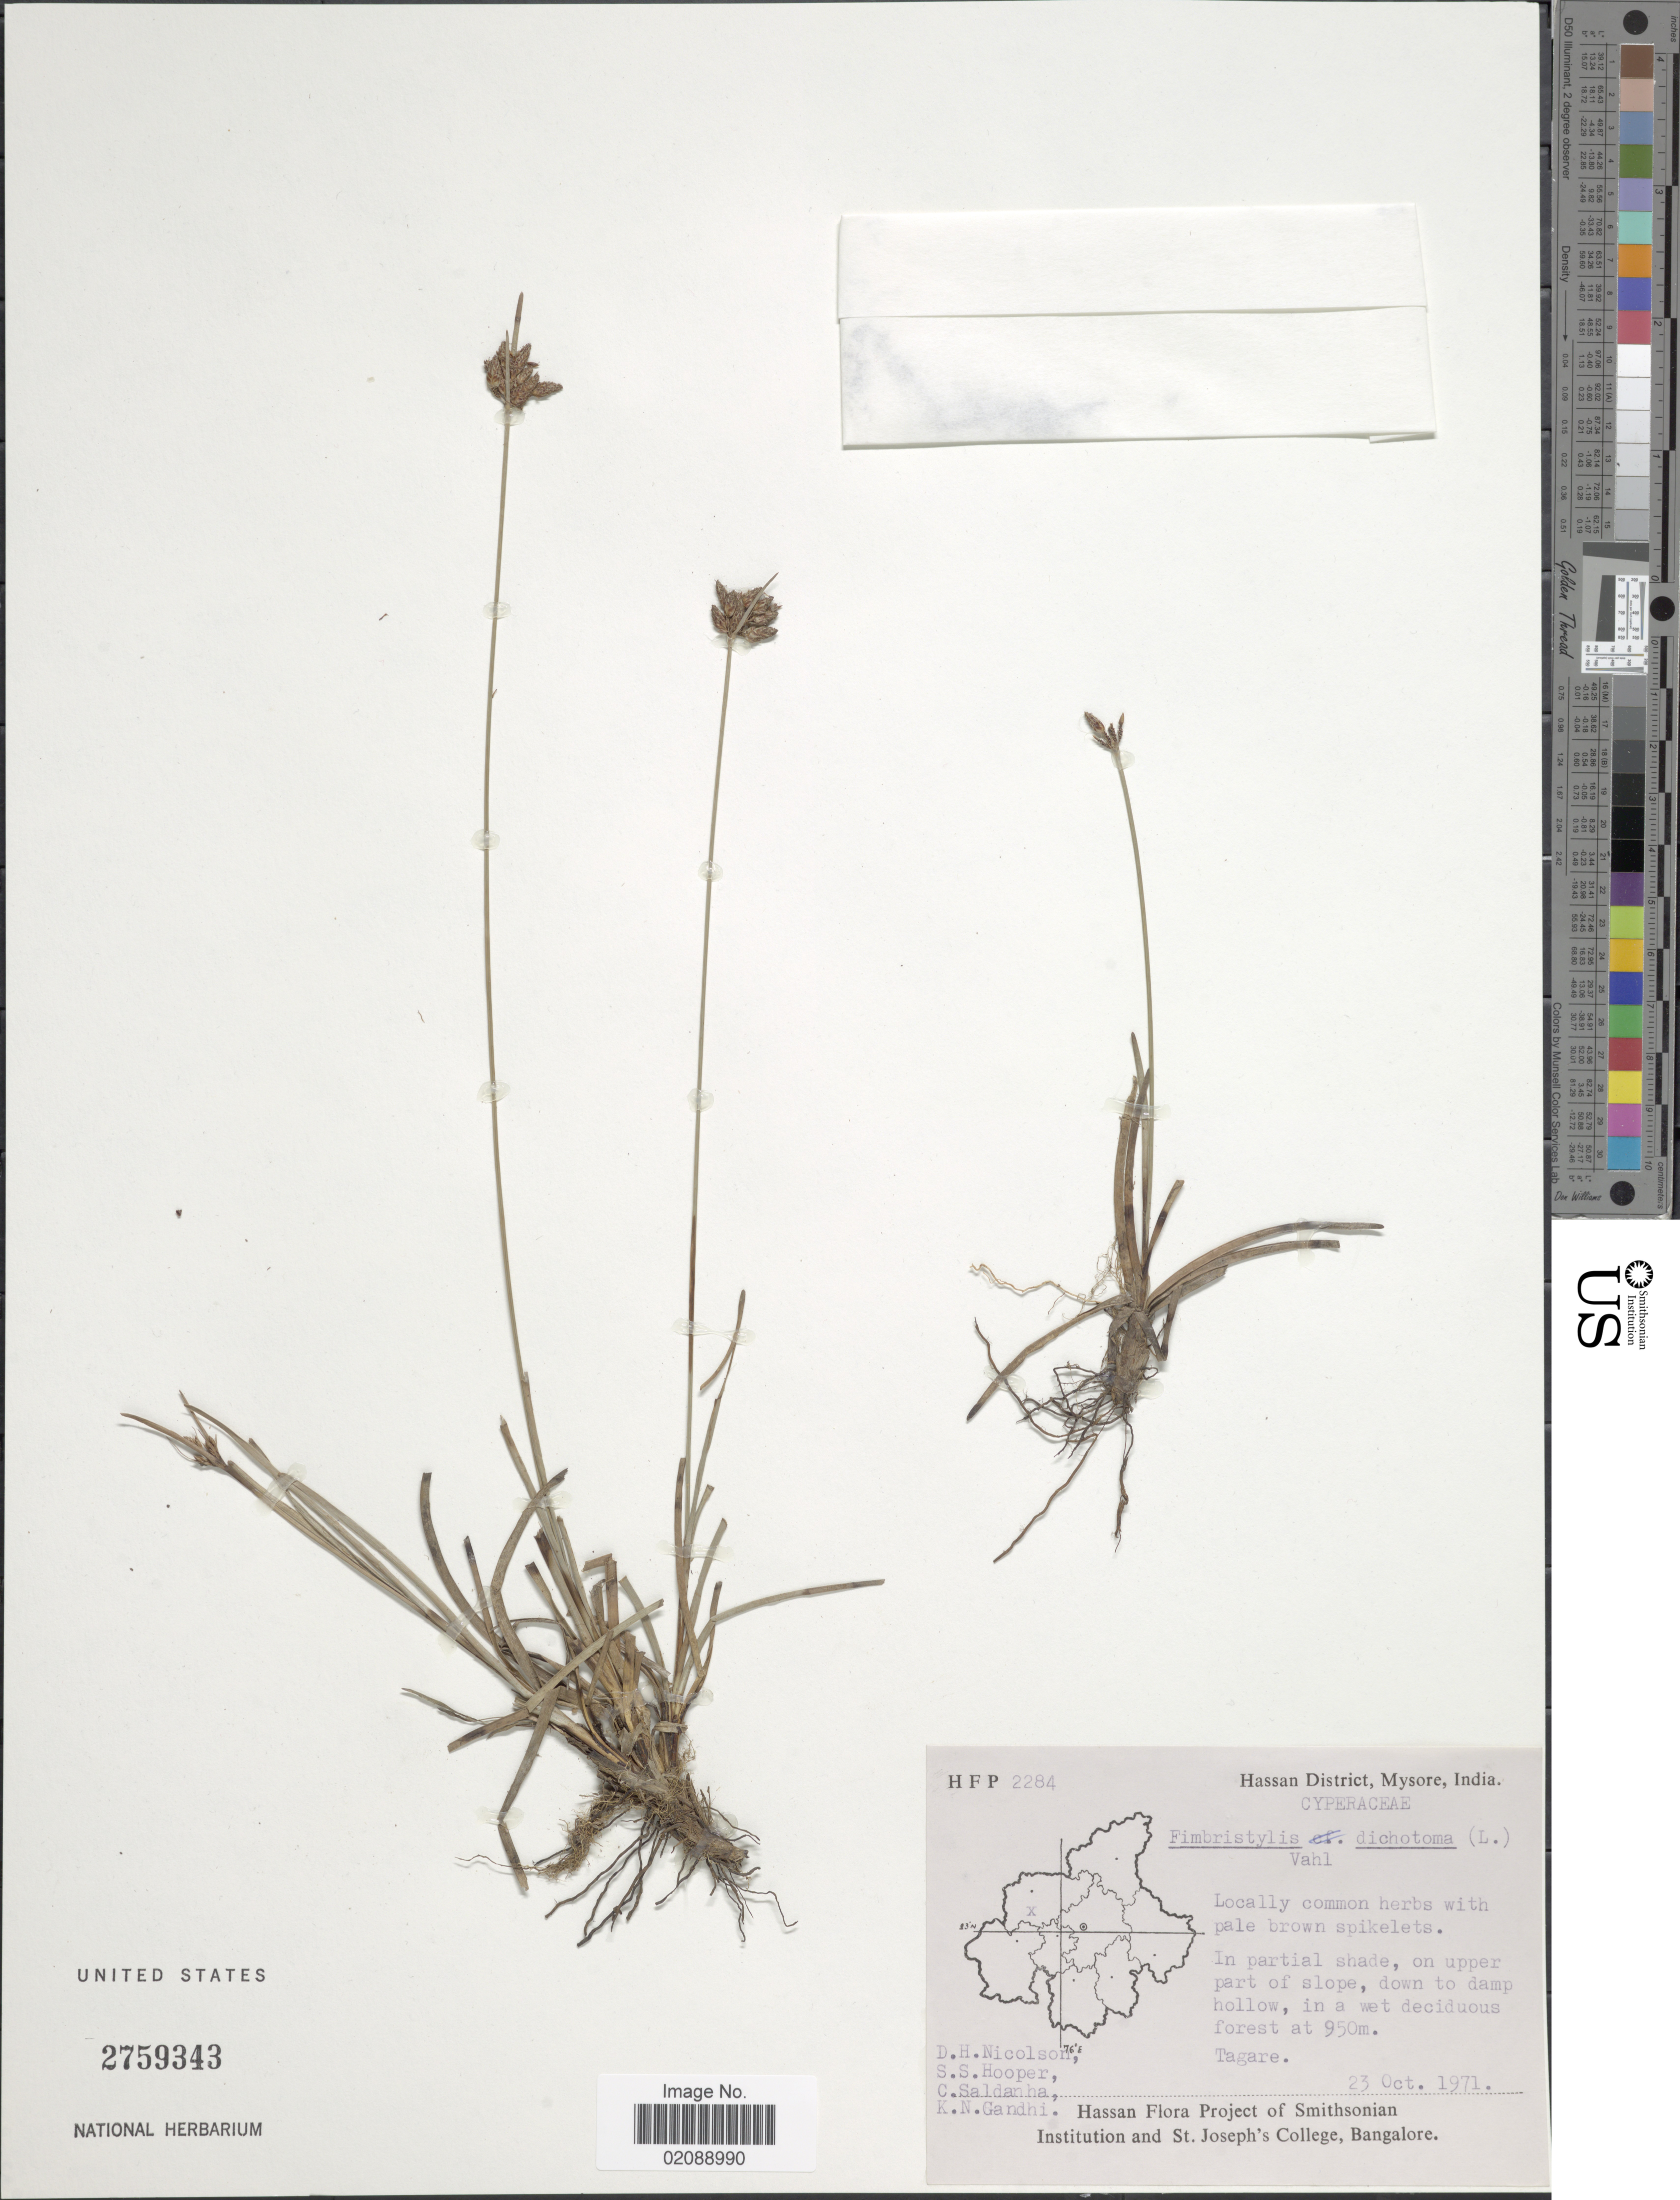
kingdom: Plantae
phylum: Tracheophyta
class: Liliopsida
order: Poales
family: Cyperaceae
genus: Fimbristylis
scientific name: Fimbristylis dichotoma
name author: (L.) Vahl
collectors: D. H. Nicolson, S. S. Hooper, C. Saldanha & K. N. Gandhi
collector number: H F P 2284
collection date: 1971-10-23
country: India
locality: Hassan District, Mysore, In partial shade, on upper part of slope, down to damp hollow, in a wet deciduous forest, Tagare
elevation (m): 950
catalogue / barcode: US 2759343